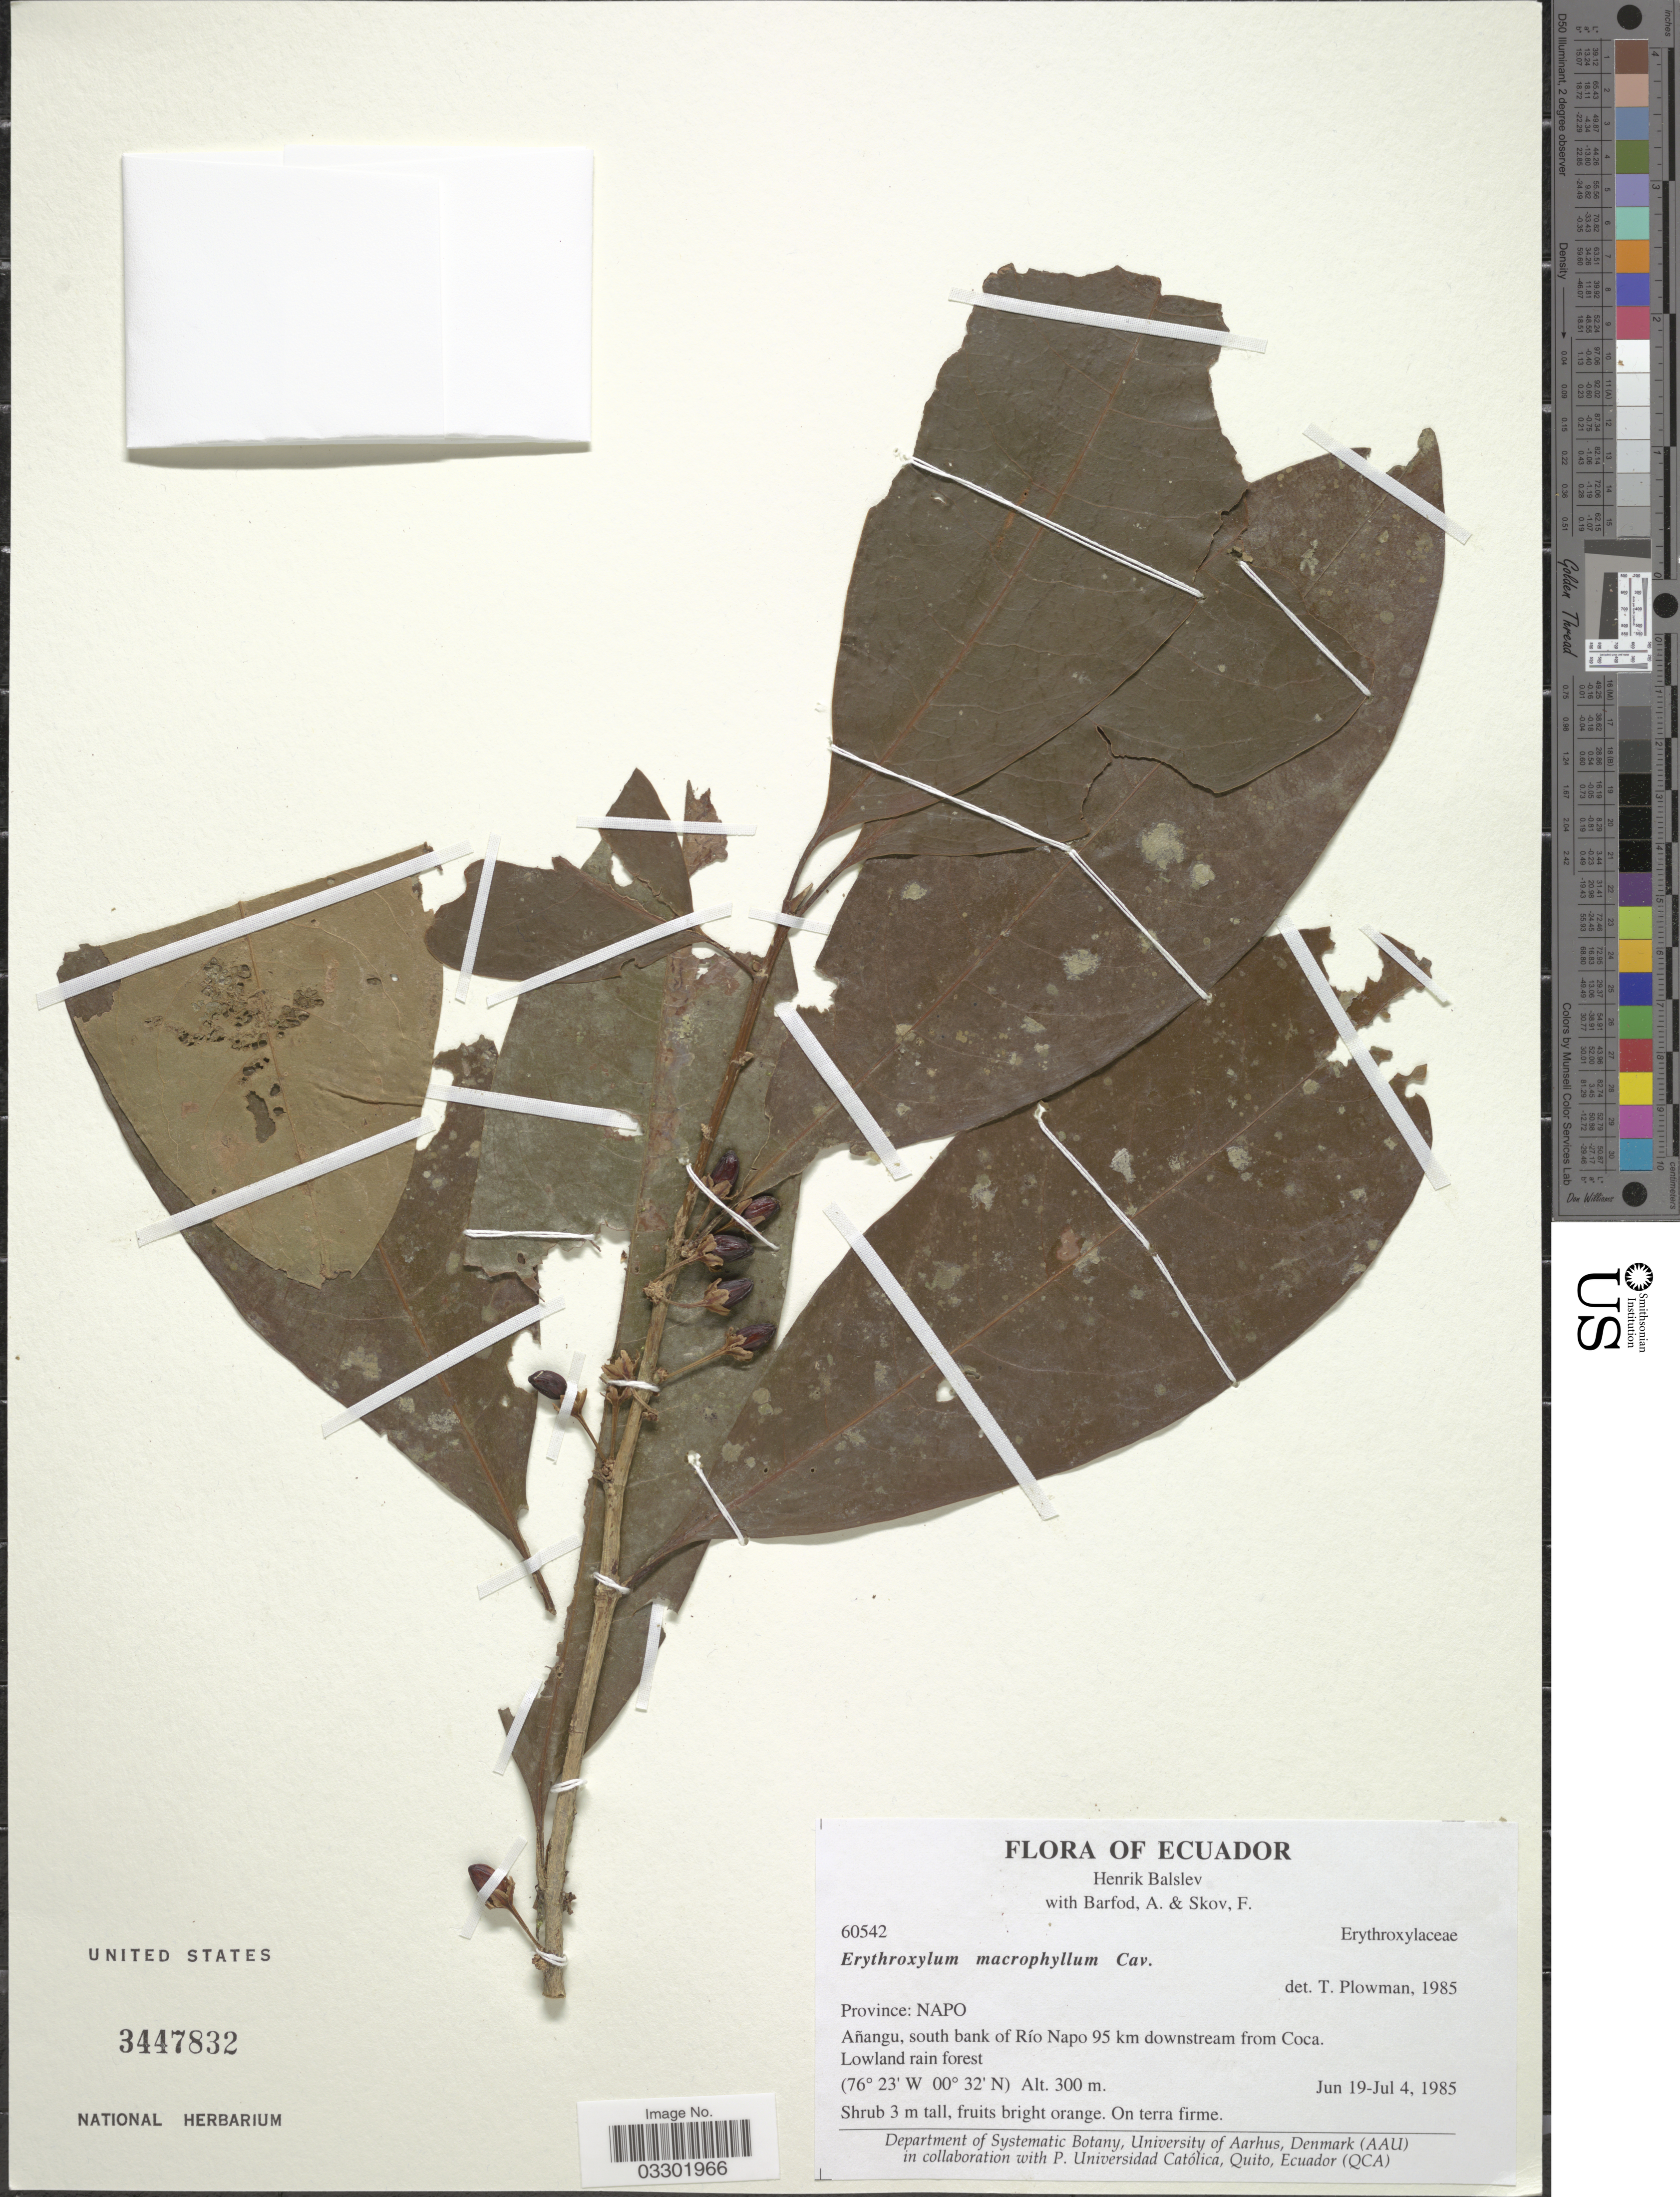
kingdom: Plantae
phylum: Tracheophyta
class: Magnoliopsida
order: Malpighiales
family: Erythroxylaceae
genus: Erythroxylum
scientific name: Erythroxylum macrophyllum var. macrophyllum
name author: Cav.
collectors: H. Balslev, A. Barford & F. Skov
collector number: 60542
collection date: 1985-06-19/1985-07-04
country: Ecuador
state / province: Napo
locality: Añangu, south bank of Río Napo 95 km downstream from Coca.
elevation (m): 300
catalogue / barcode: US 3447832